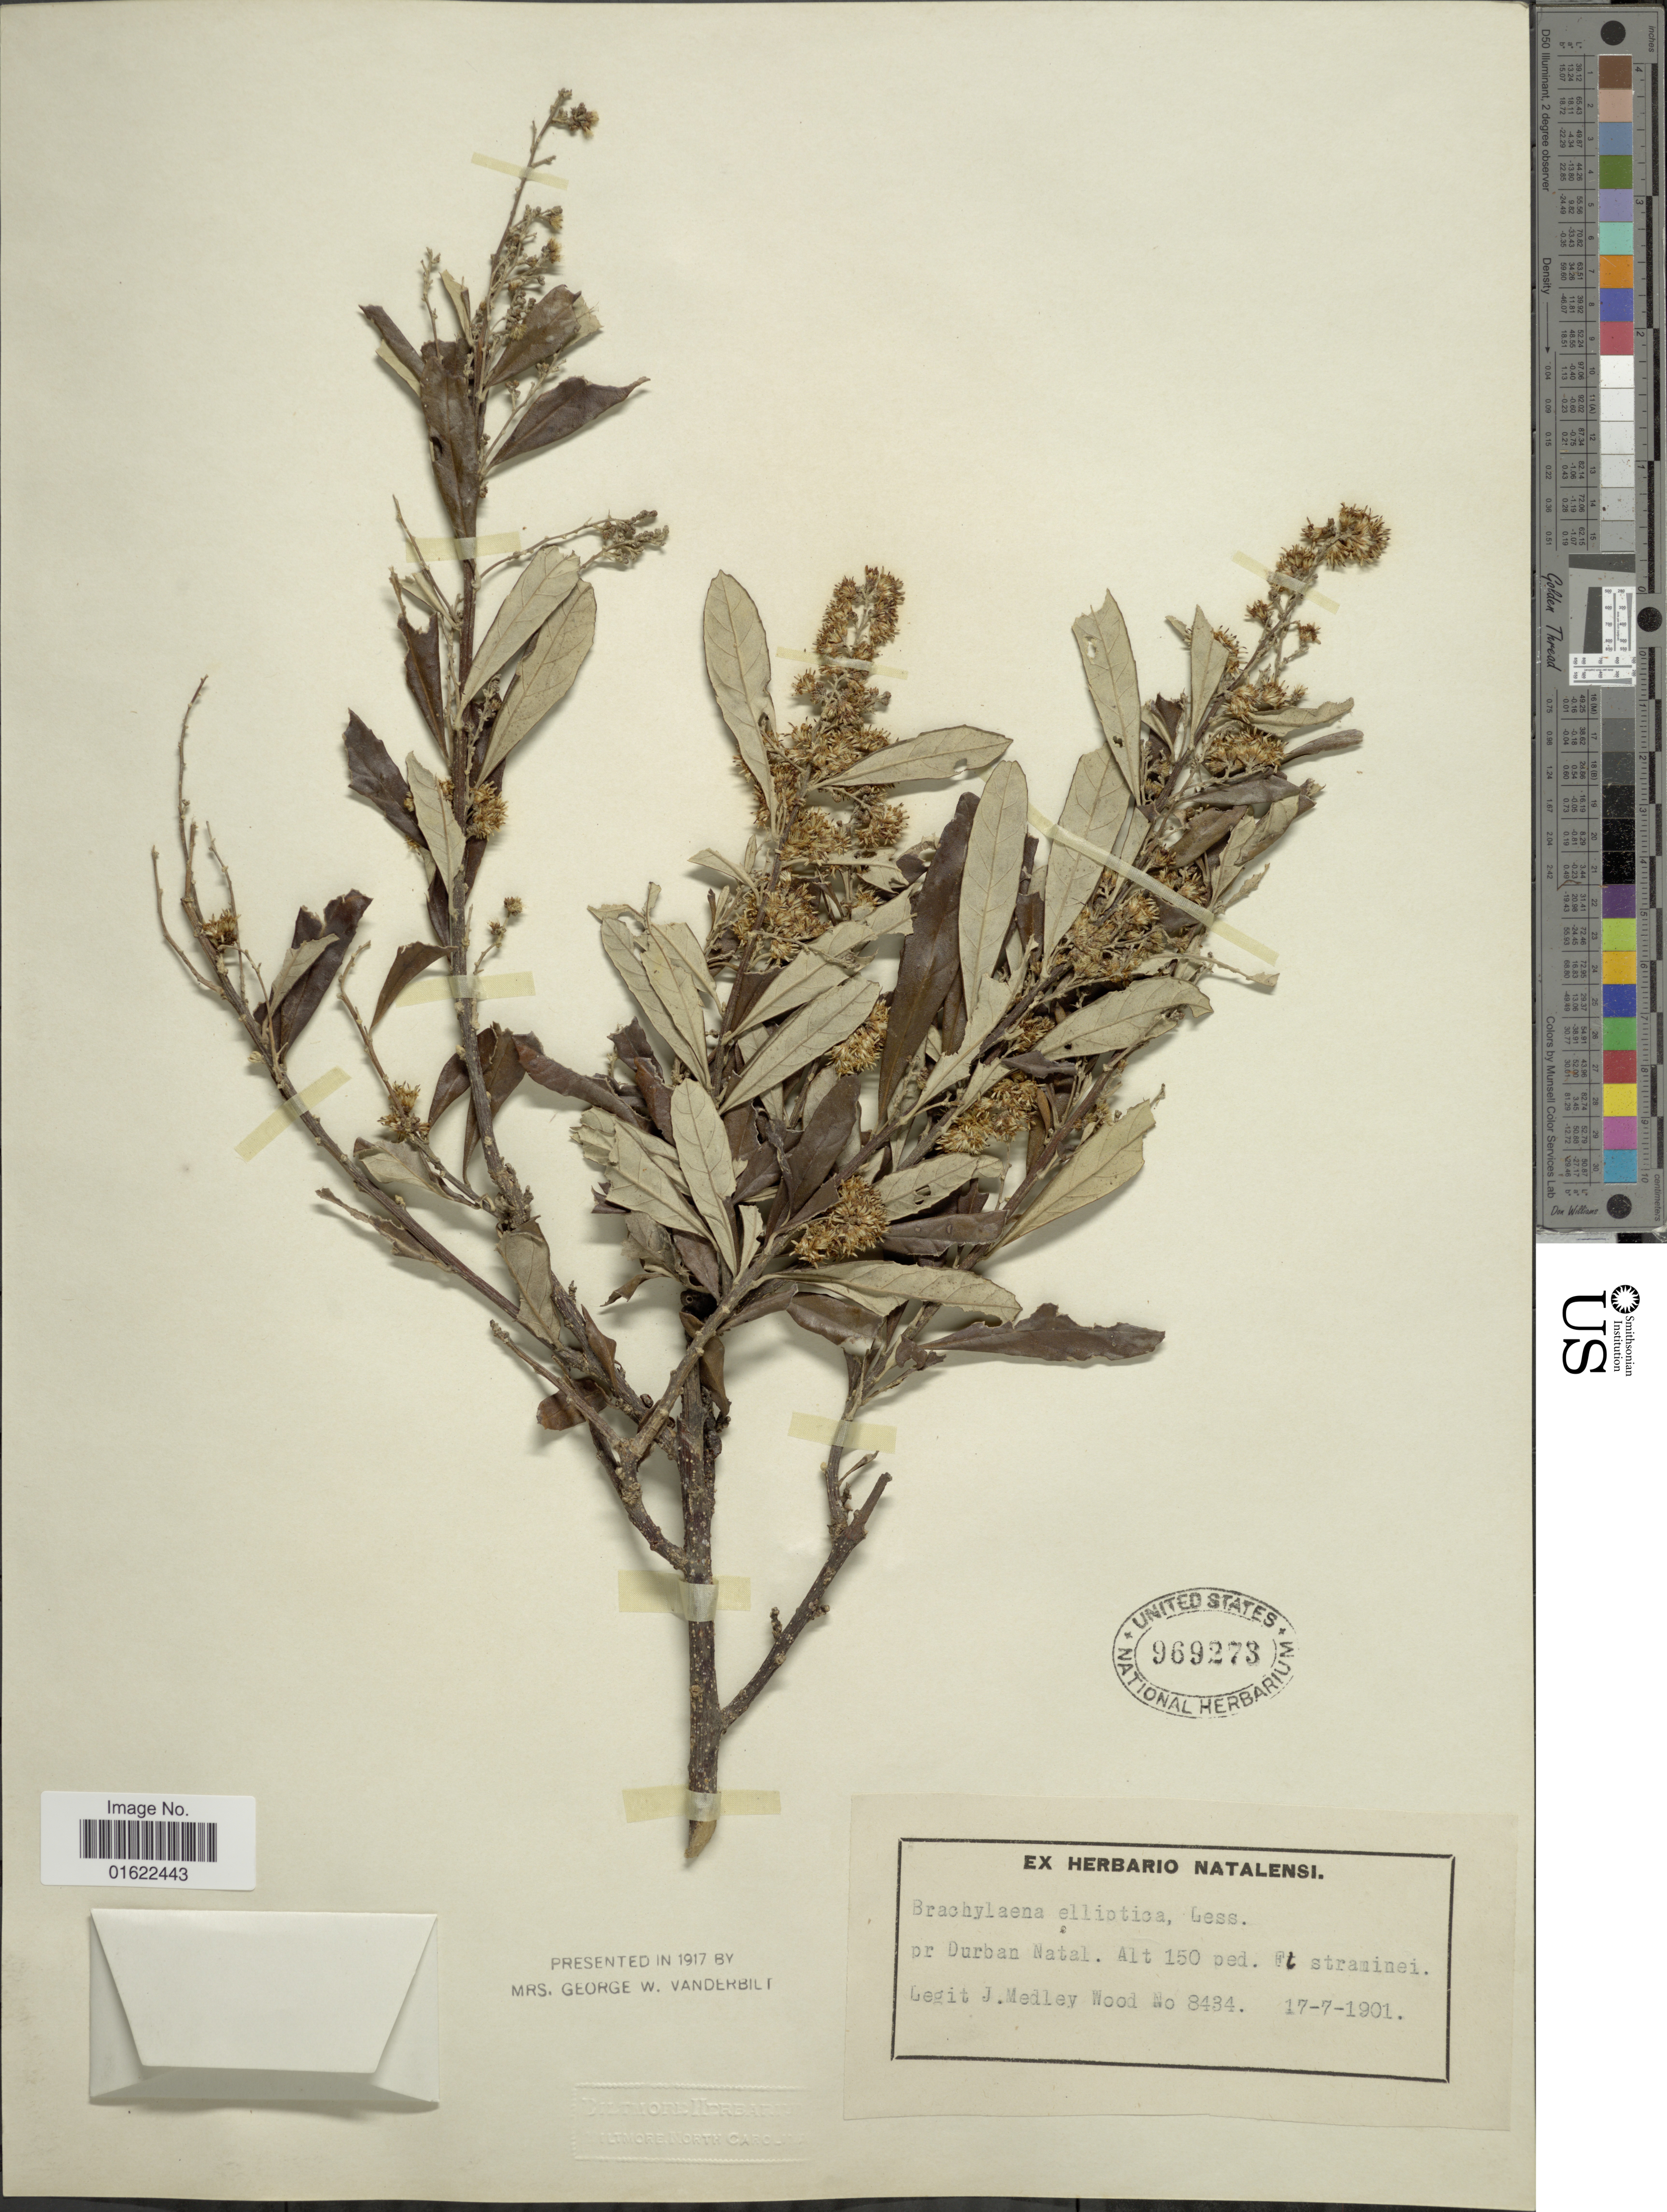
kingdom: Plantae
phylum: Tracheophyta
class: Magnoliopsida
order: Asterales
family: Asteraceae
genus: Brachylaena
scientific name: Brachylaena elliptica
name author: (Thunb.) DC.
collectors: J. Medley Wood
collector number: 8434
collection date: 1901-07-17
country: South Africa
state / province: KwaZulu-Natal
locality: Pr Durban Natal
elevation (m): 46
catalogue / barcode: US 969273